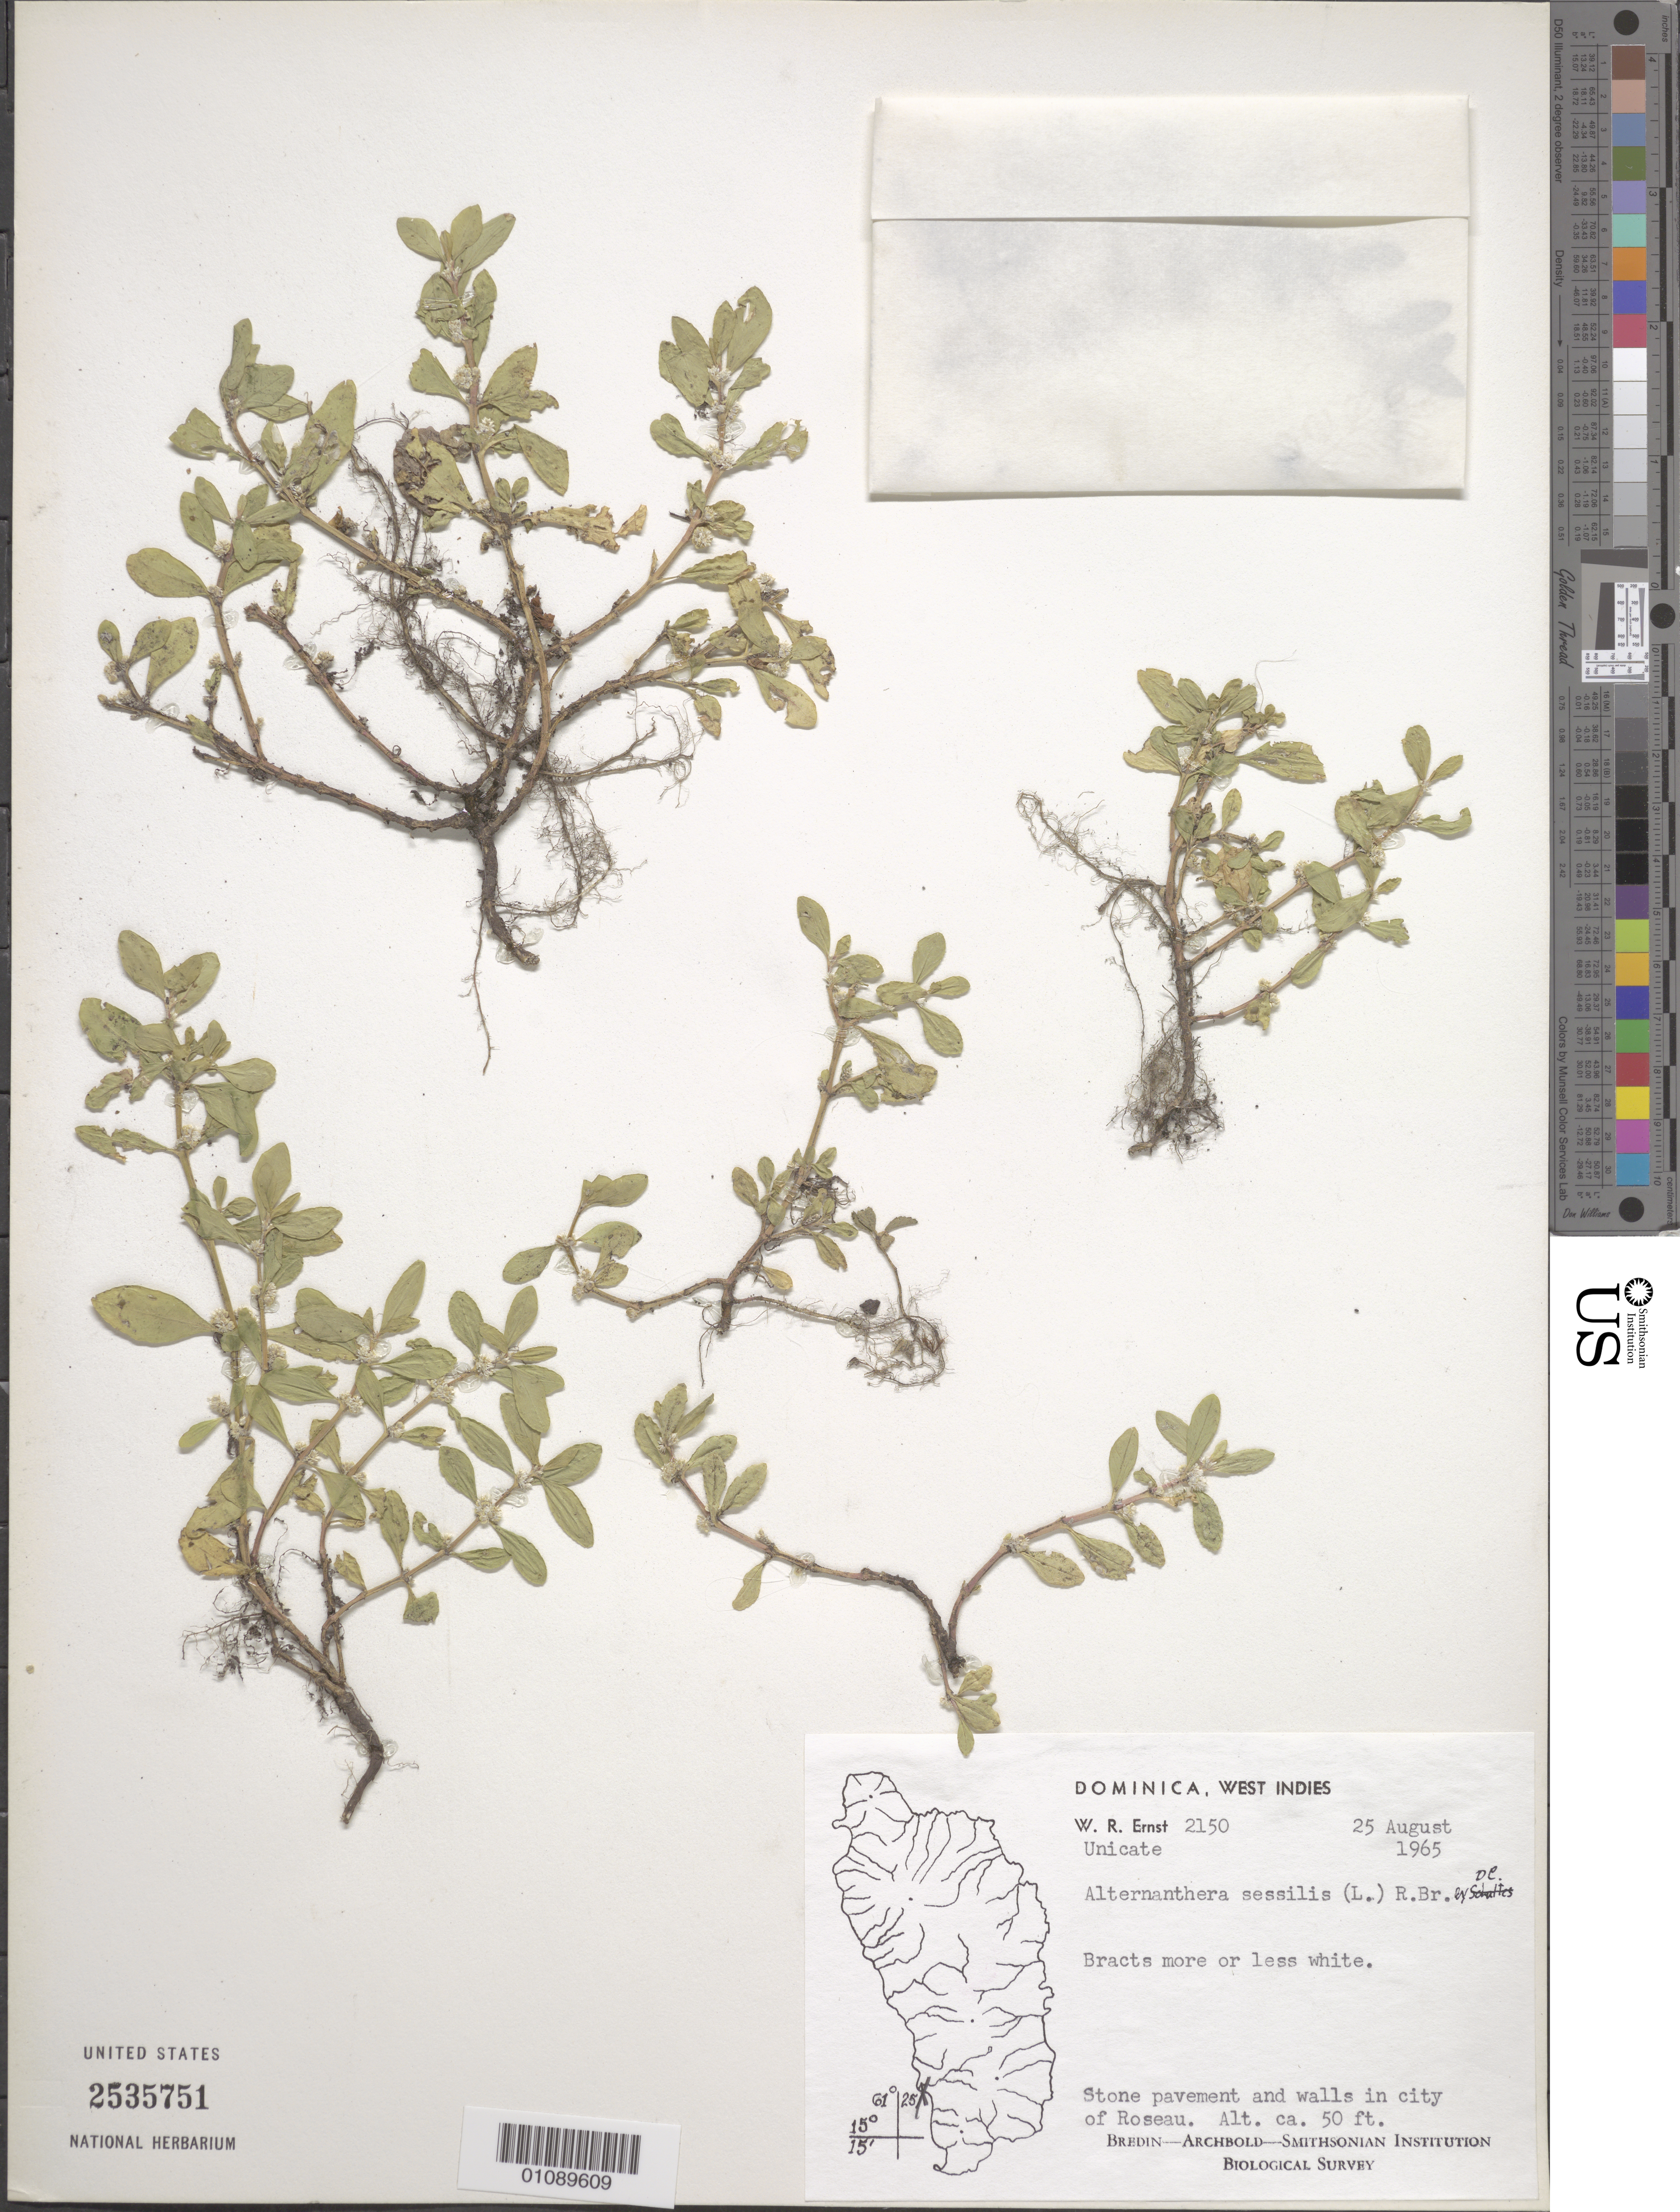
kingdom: Plantae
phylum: Tracheophyta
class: Magnoliopsida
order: Caryophyllales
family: Amaranthaceae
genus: Alternanthera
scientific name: Alternanthera sessilis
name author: (L.) DC.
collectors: W. R. Ernst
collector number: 2150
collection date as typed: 25 Aug 1965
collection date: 1965-08-25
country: Dominica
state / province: St. George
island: Dominica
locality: In city of Roseau.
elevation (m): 15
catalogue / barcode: US 2535751